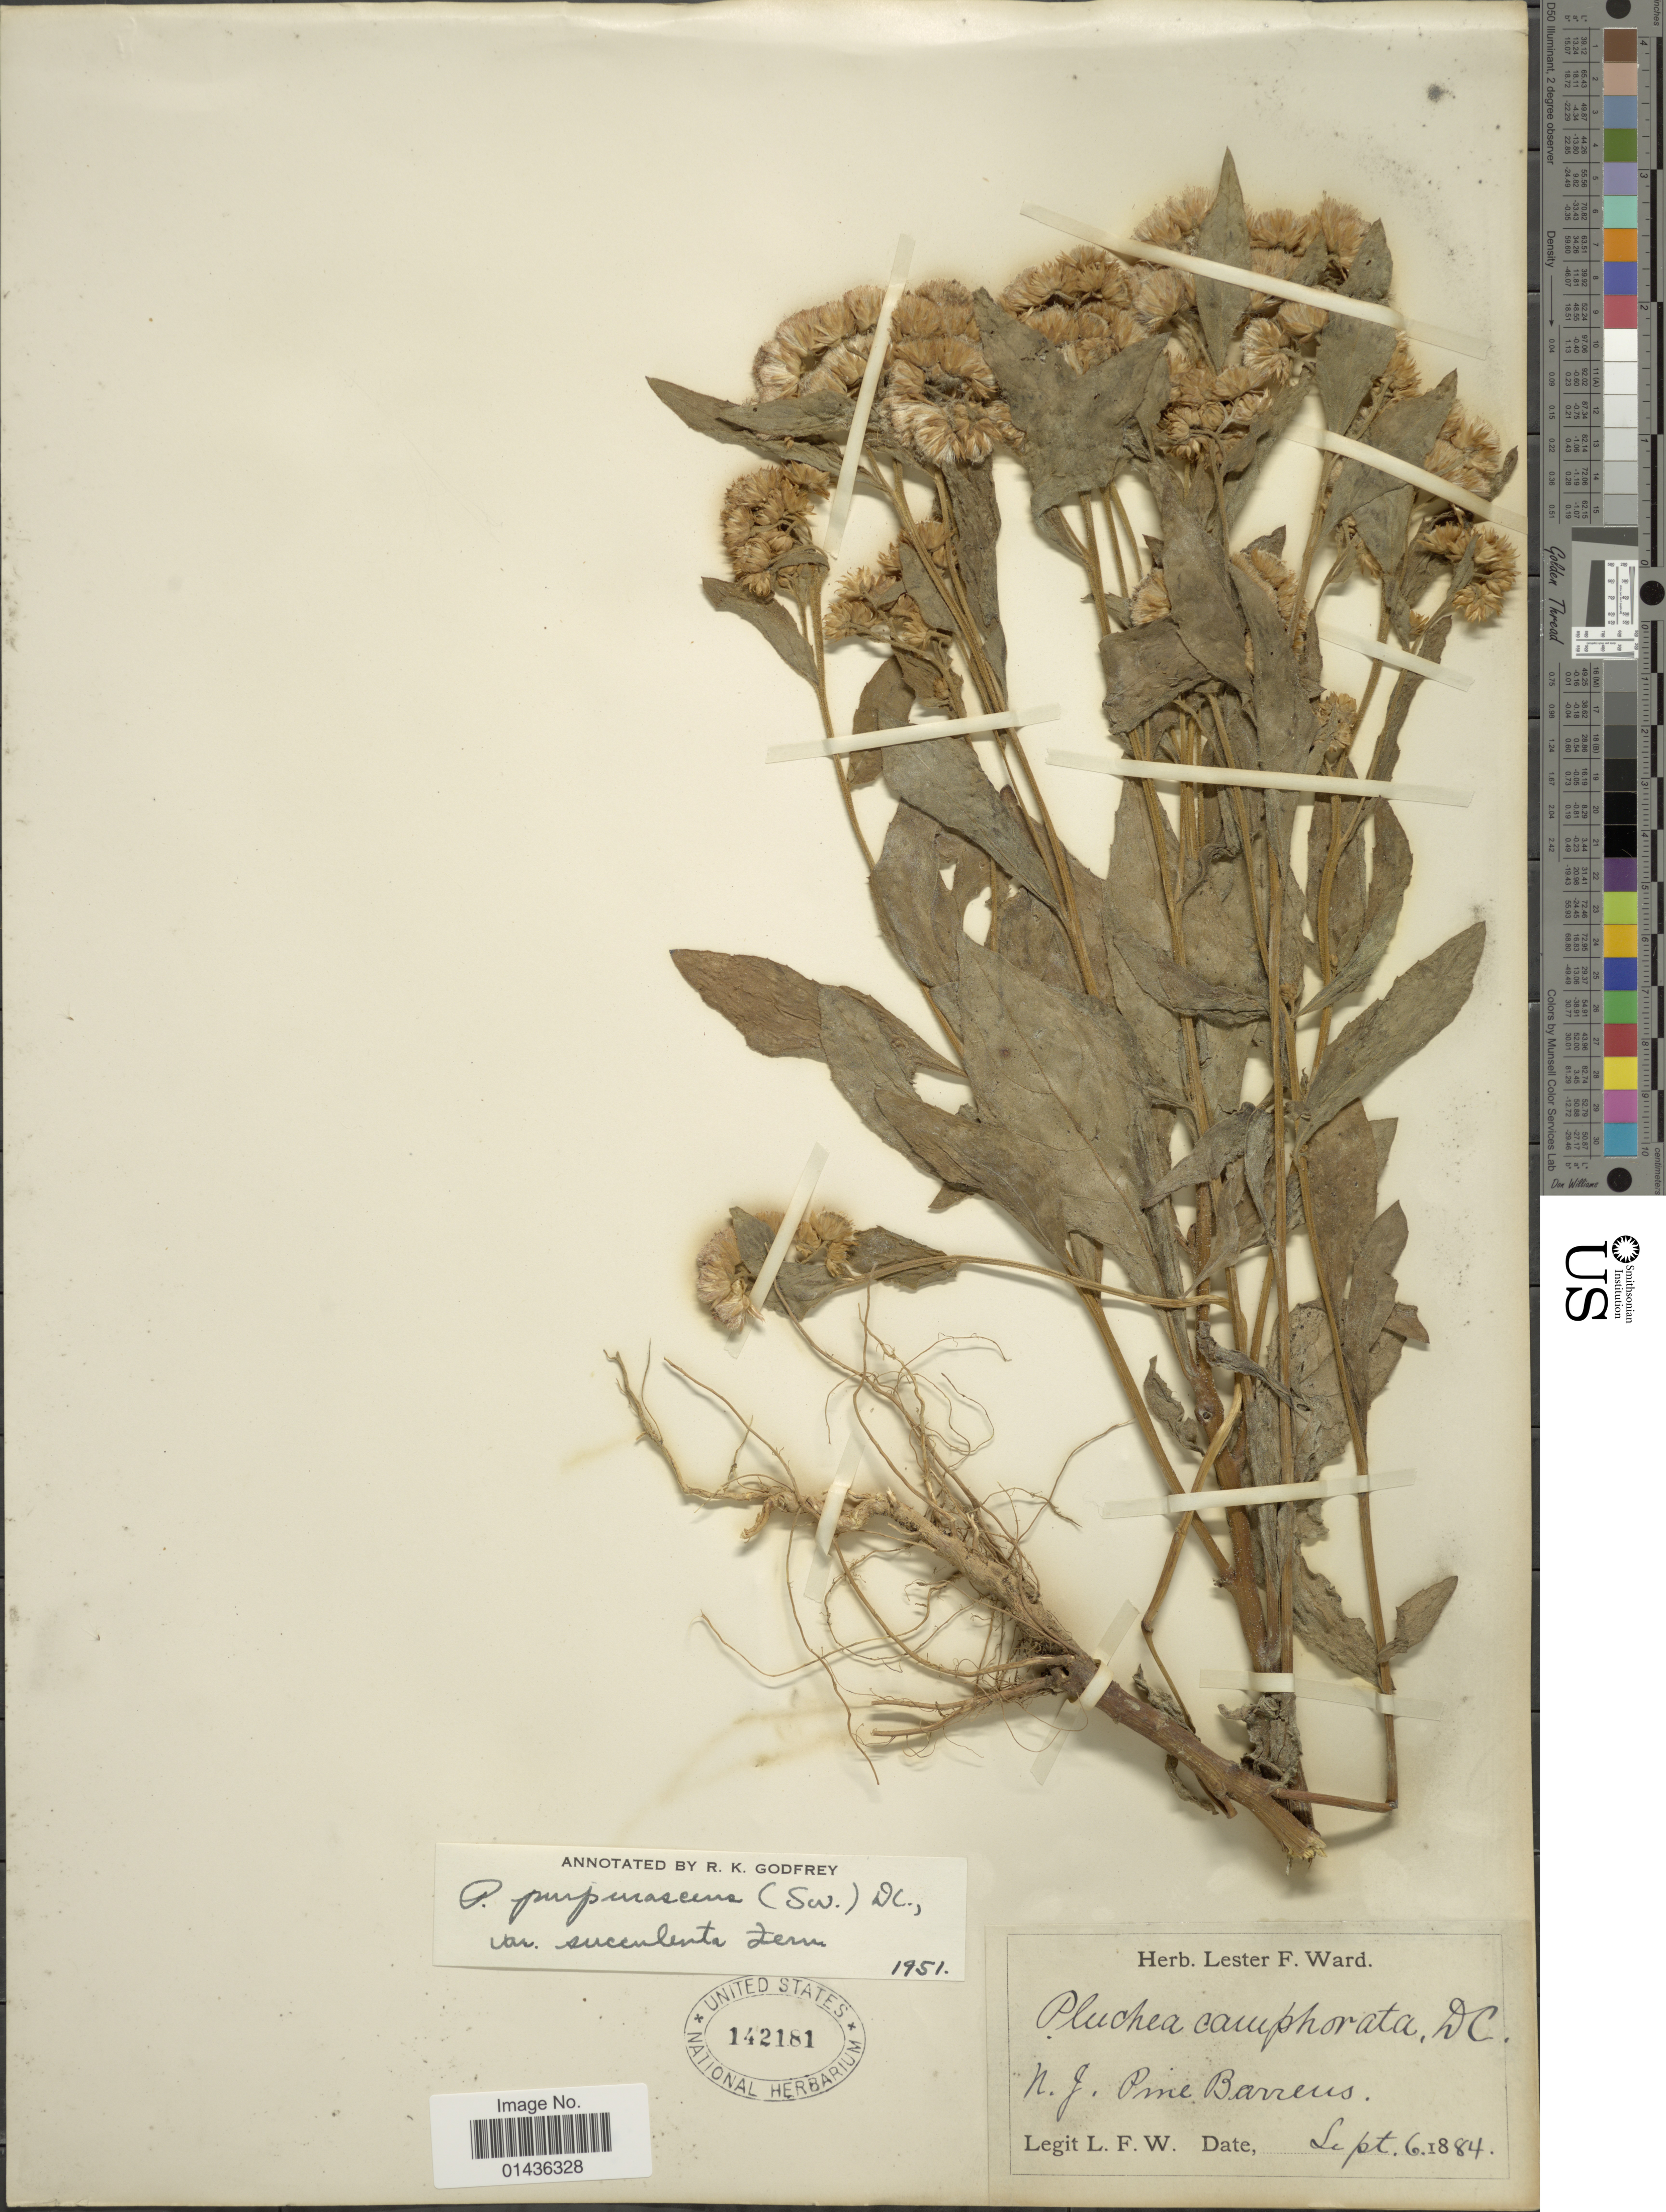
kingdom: Plantae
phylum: Tracheophyta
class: Magnoliopsida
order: Asterales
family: Asteraceae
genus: Pluchea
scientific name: Pluchea odorata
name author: (L.) Cass.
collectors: L. F. Ward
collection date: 1884-09-06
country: United States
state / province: New Jersey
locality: Pine Barrens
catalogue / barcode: US 142181